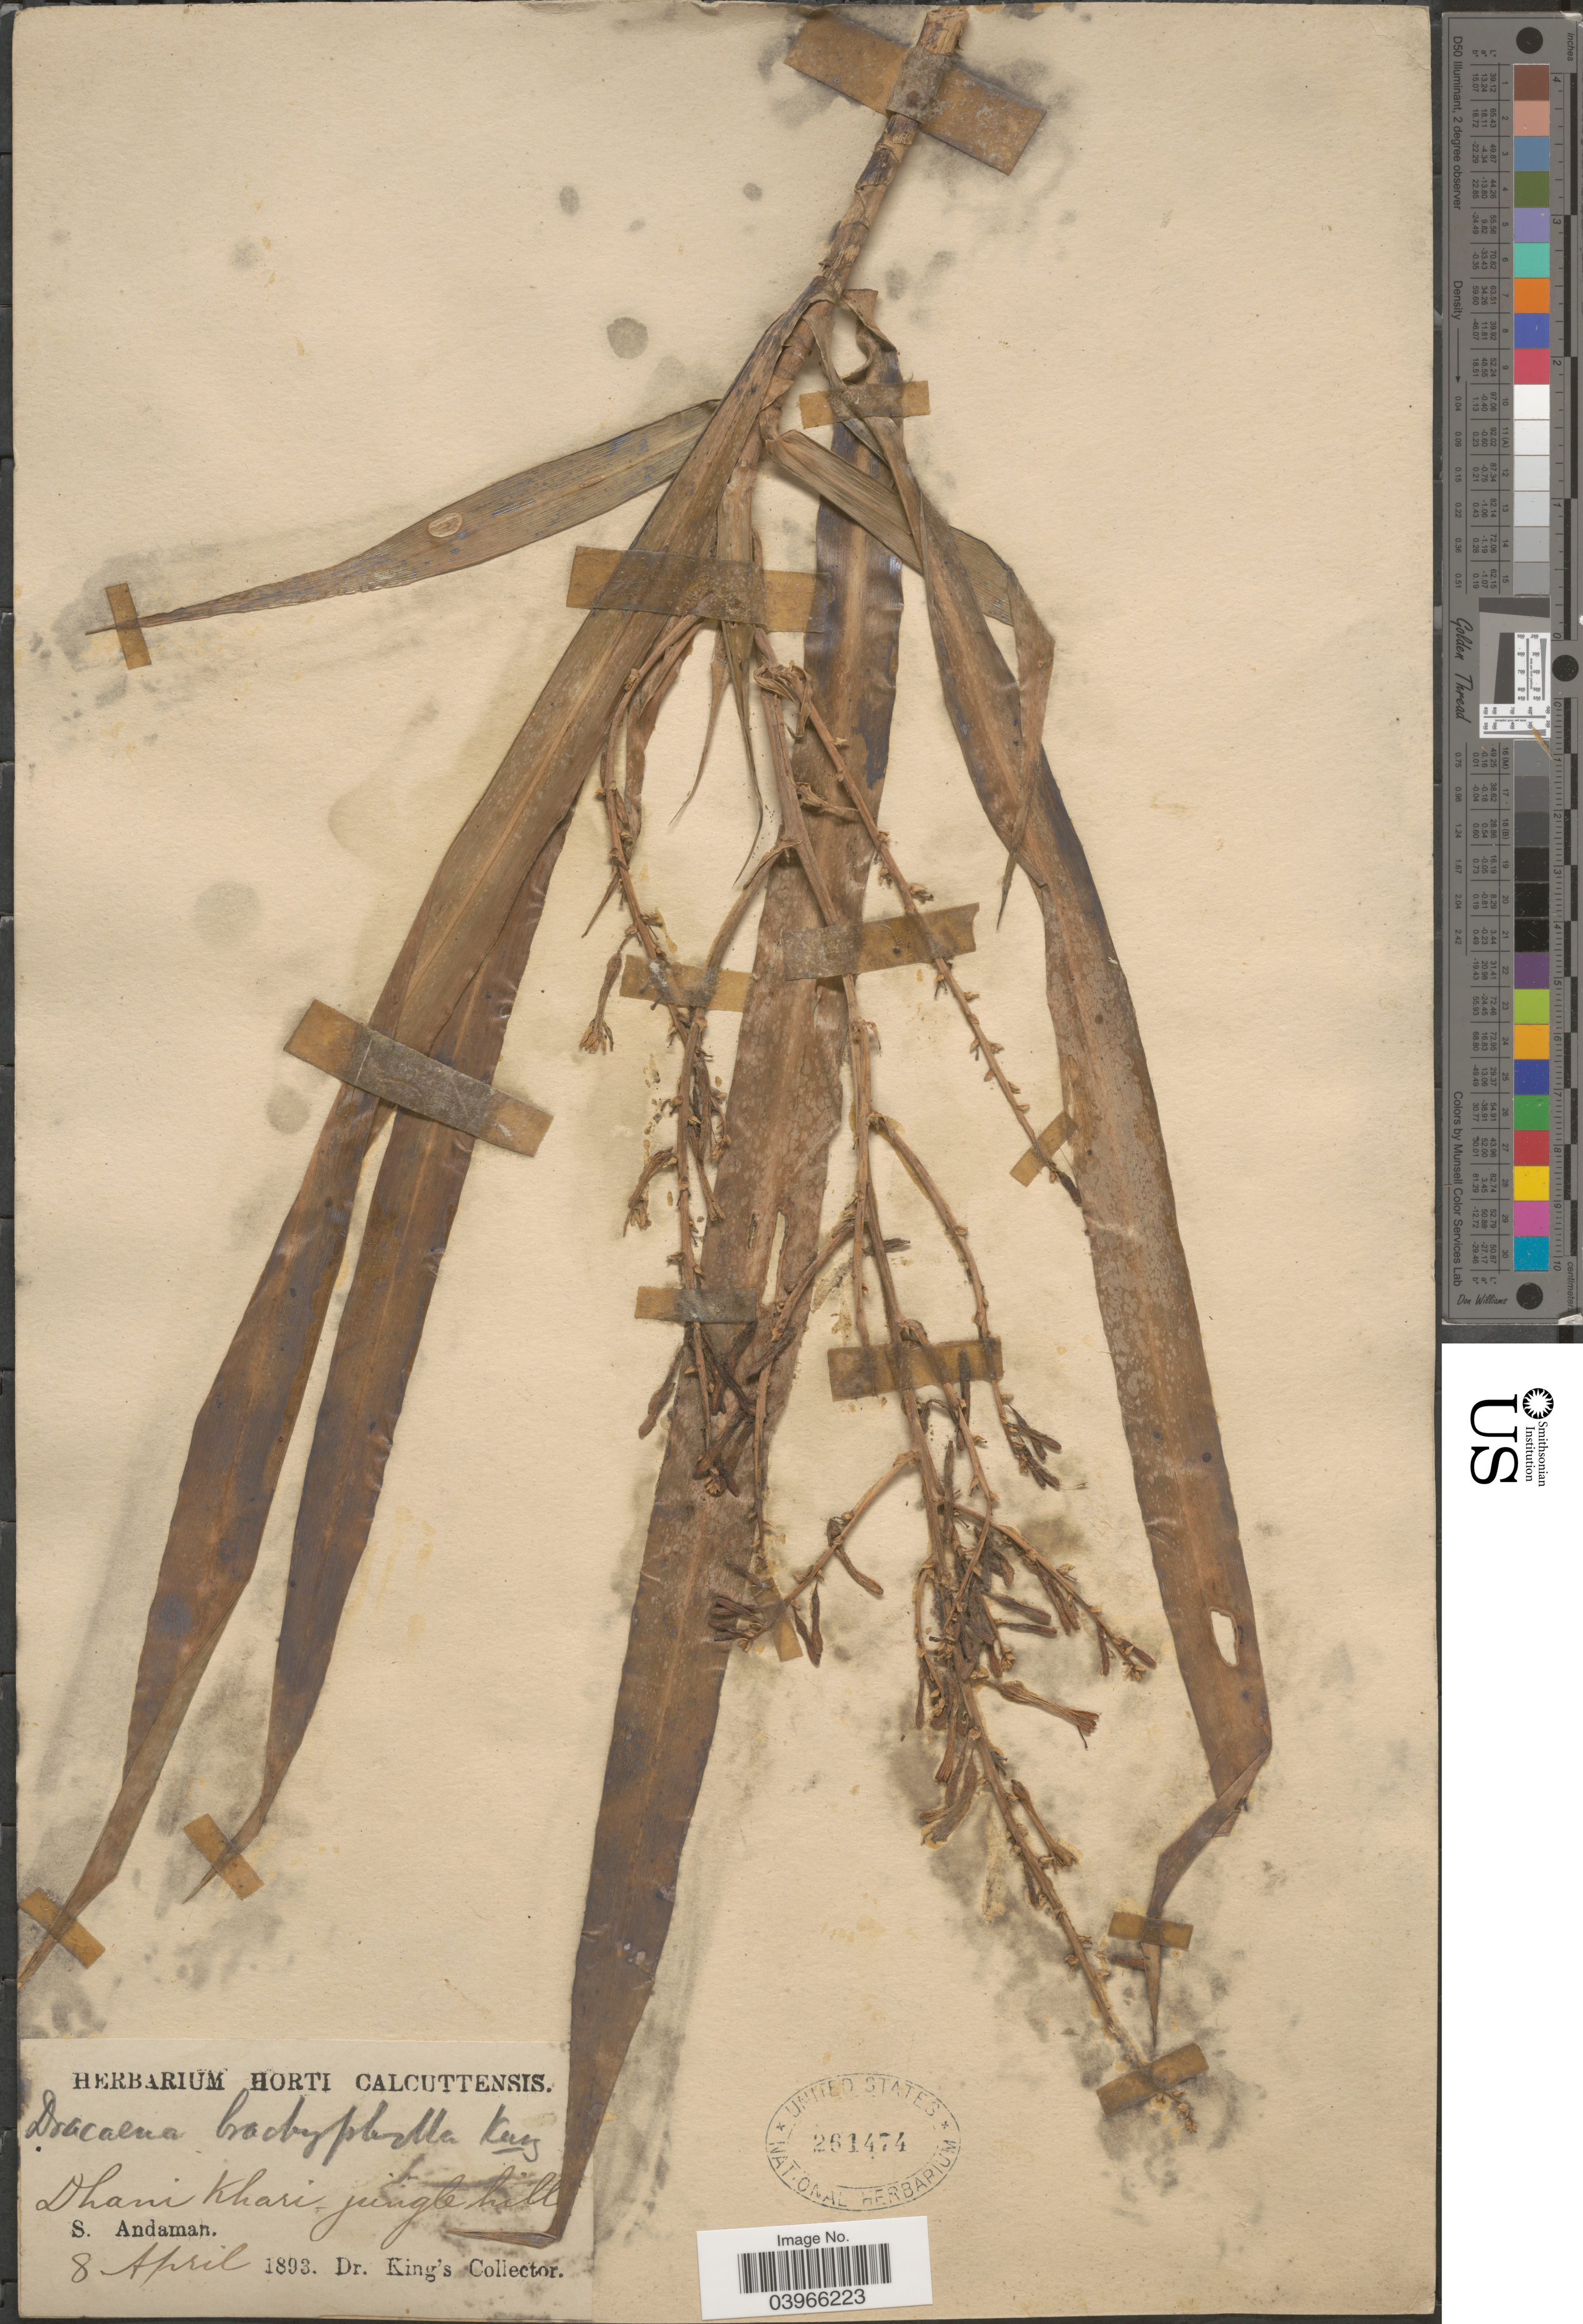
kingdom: Plantae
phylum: Tracheophyta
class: Liliopsida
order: Asparagales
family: Asparagaceae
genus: Dracaena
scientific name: Dracaena angustifolia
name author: (Medik.) Roxb.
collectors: Dr. King's collector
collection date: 1893-04-08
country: India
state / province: Andaman and Nicobar Islands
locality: Dhani Khari-jungle hill. S. Andaman.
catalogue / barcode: US 261474